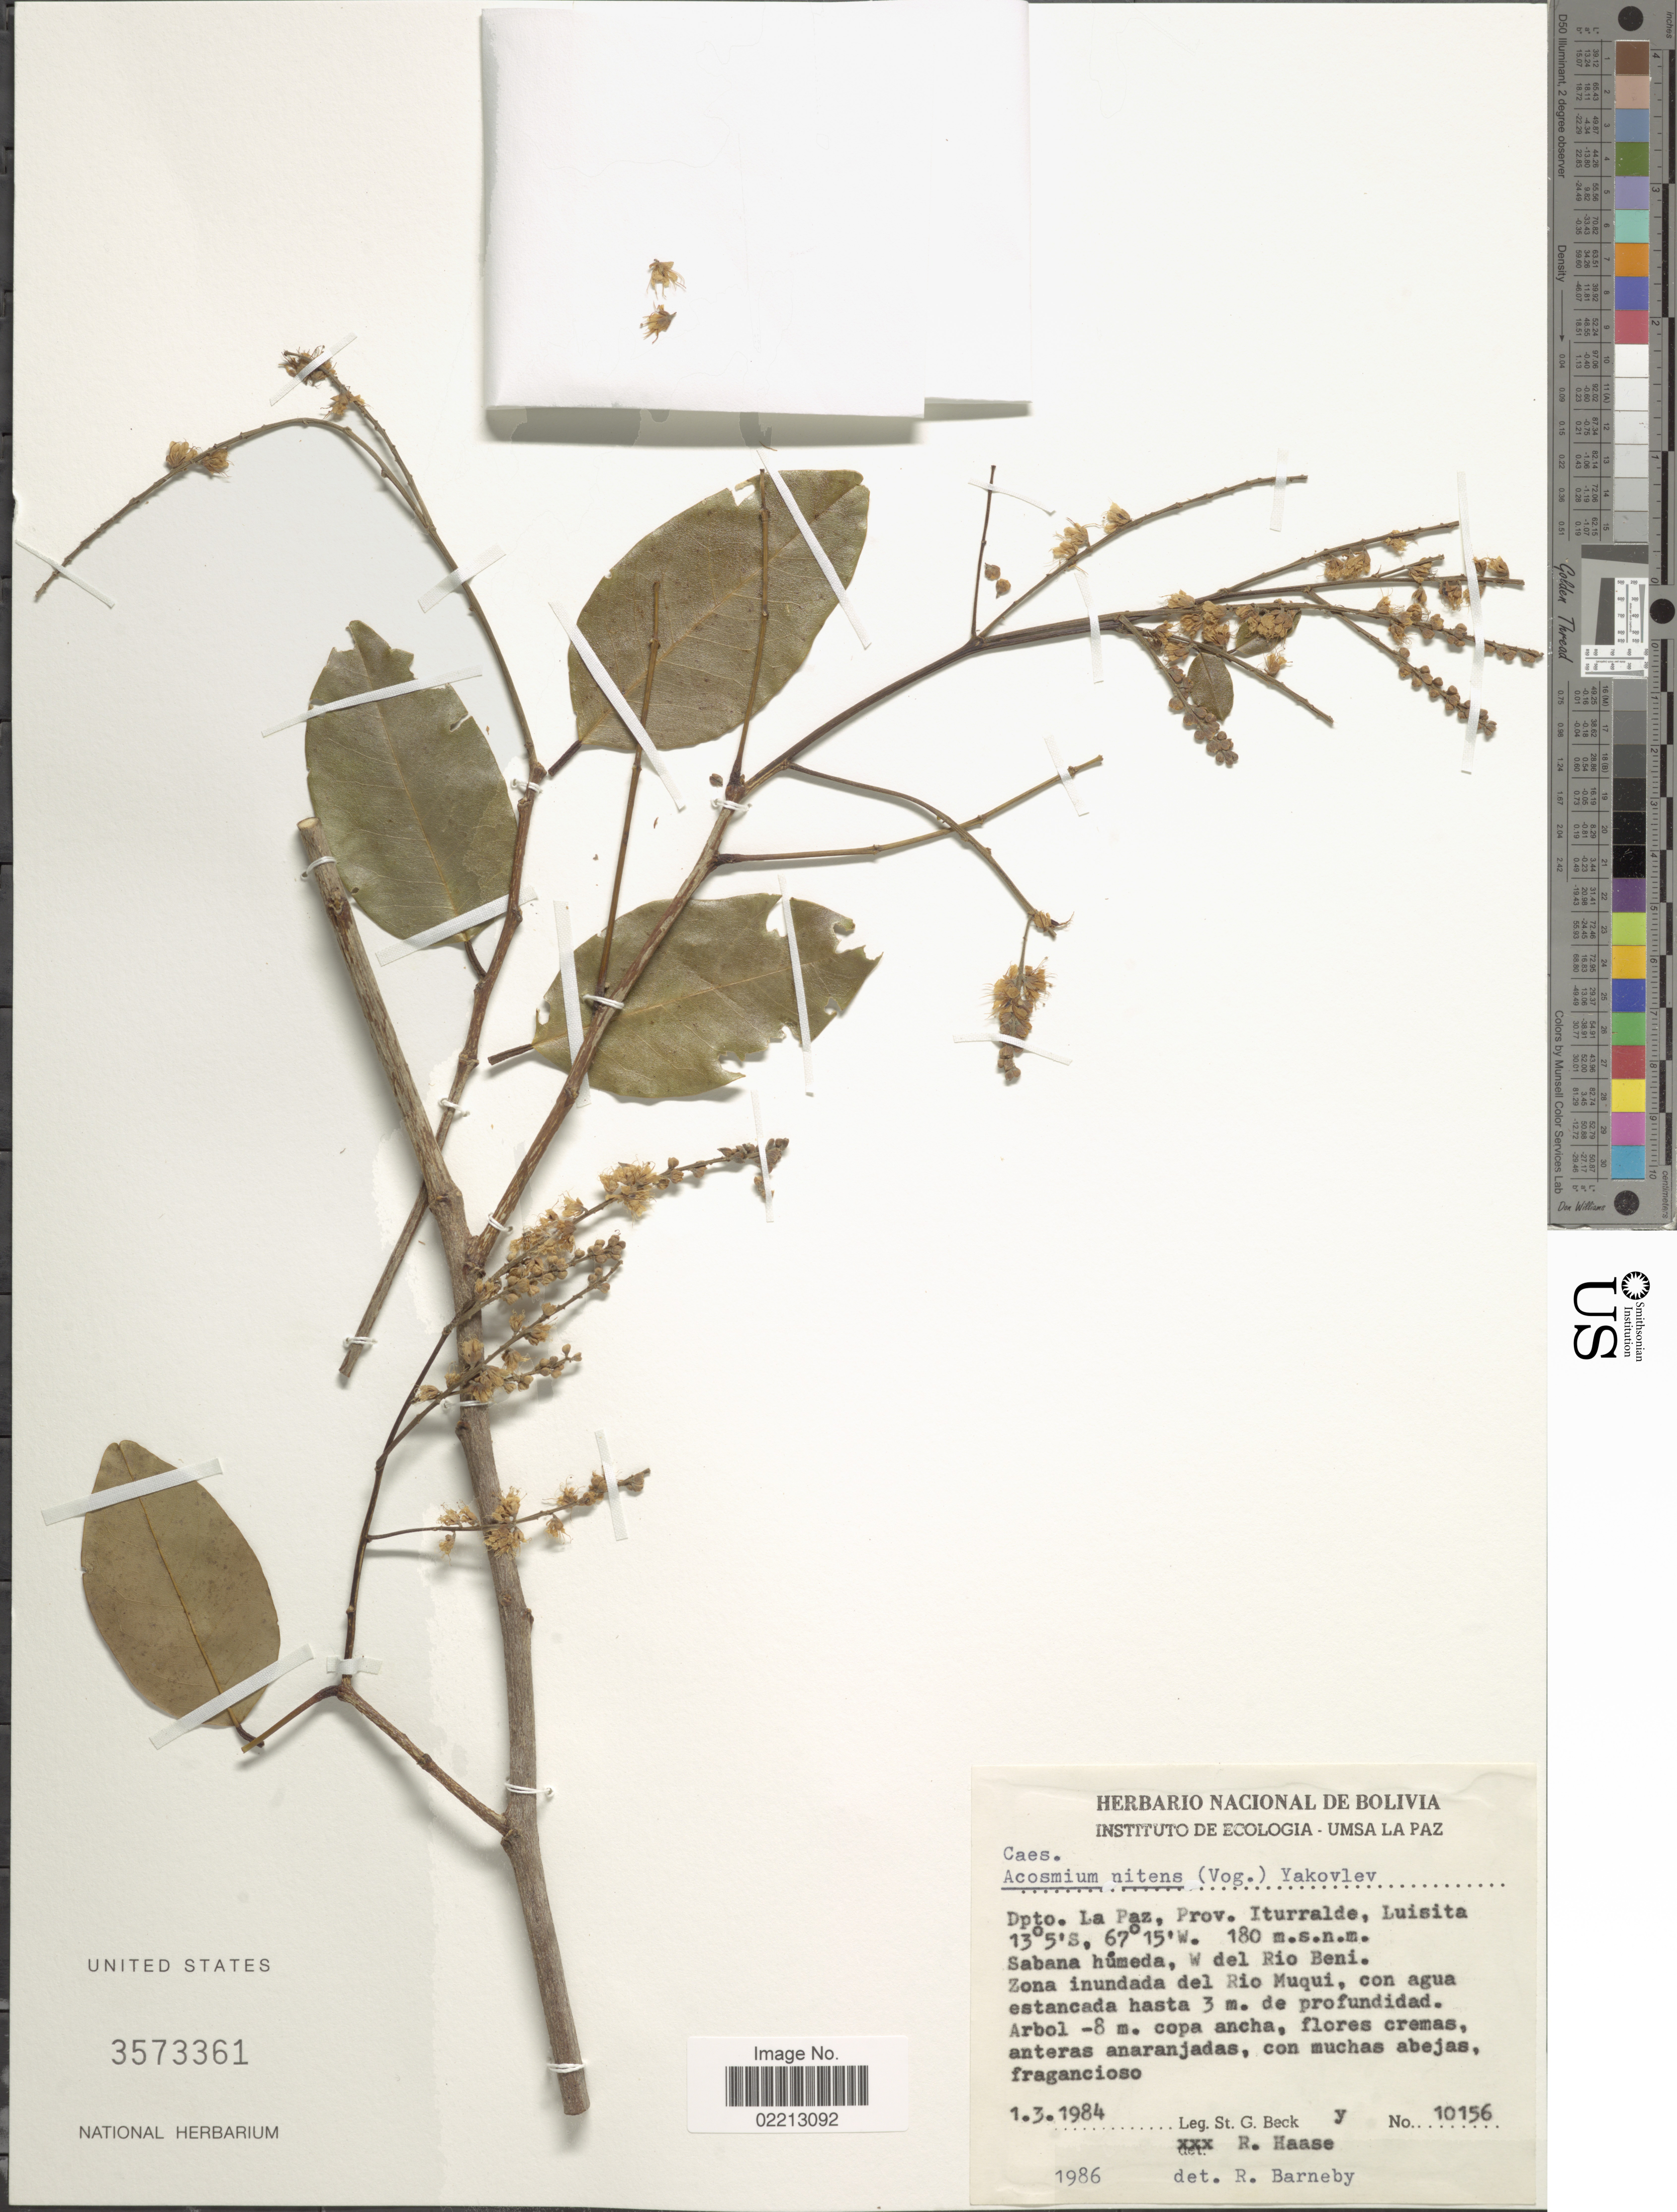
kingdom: Plantae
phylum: Tracheophyta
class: Magnoliopsida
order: Fabales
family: Fabaceae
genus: Acosmium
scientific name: Acosmium nitens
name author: (Vogel) Yakovlev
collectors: S. G. Beck & R. Haase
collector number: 10156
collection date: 1984-03-01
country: Bolivia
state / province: La Paz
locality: Prov. Iturralde, Luisita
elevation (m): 180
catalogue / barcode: US 3573361